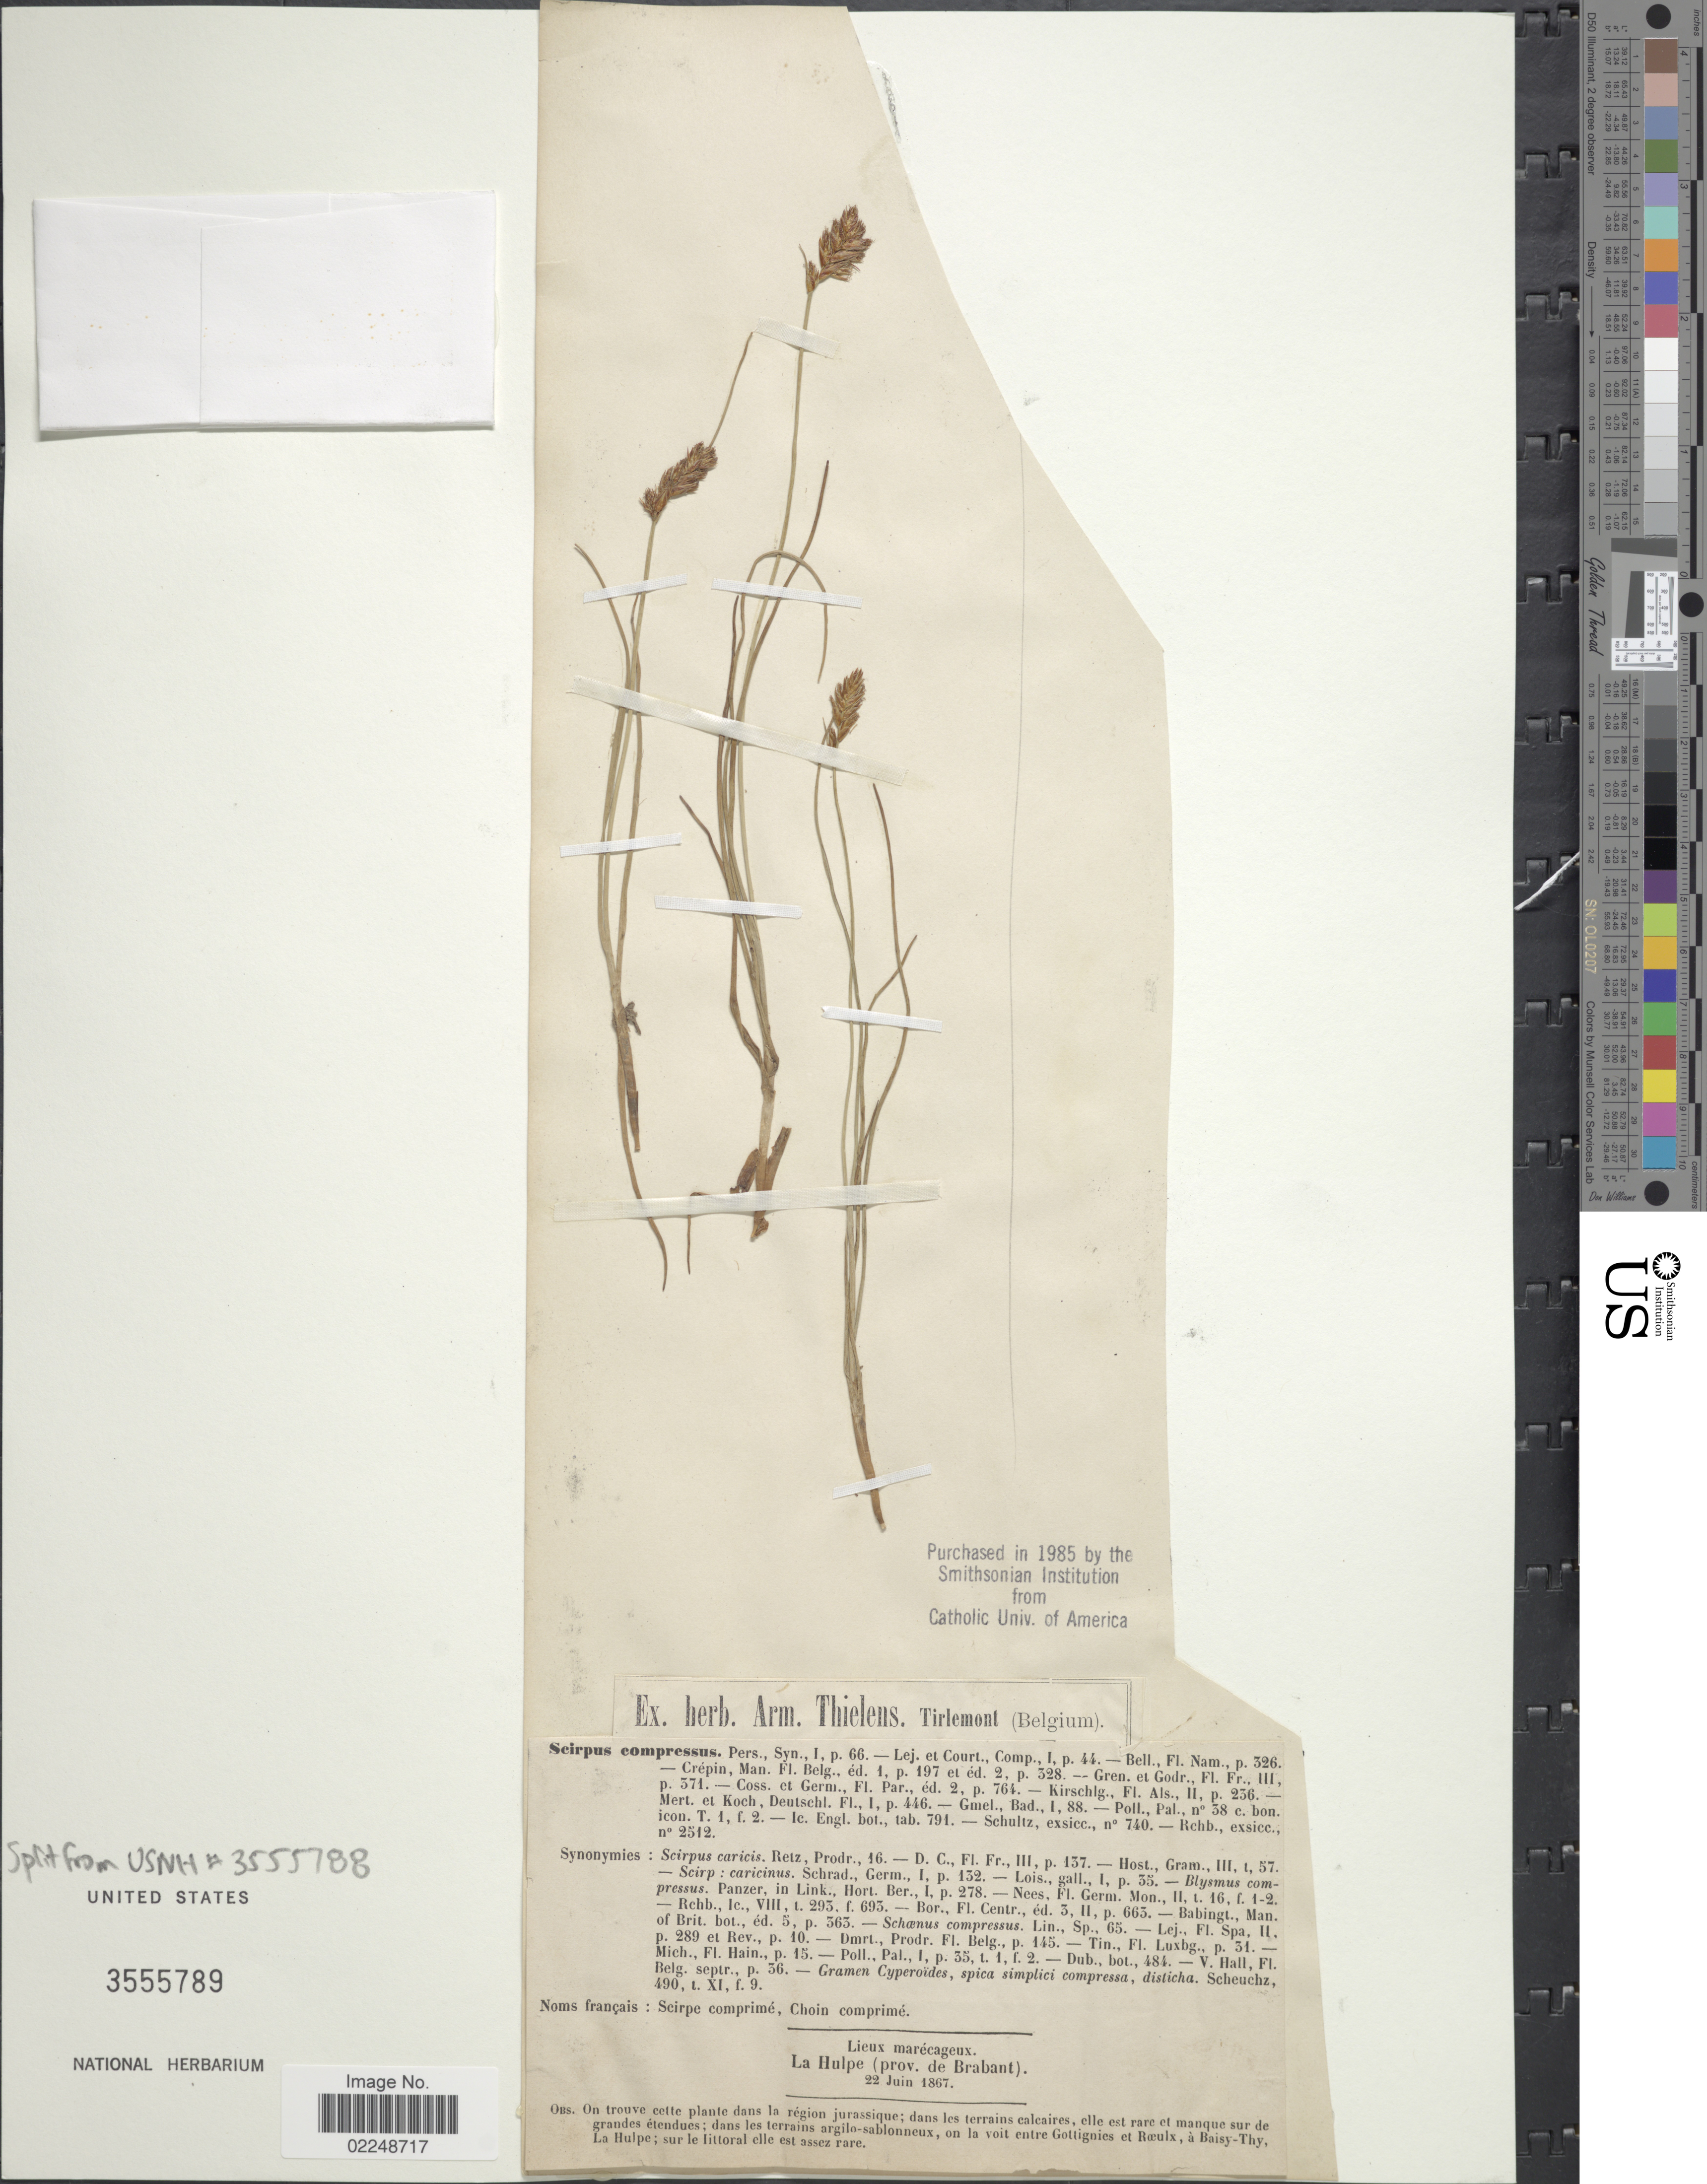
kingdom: Plantae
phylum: Tracheophyta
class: Liliopsida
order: Poales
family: Cyperaceae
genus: Blysmus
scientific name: Blysmus compressus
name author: (L.) Panzer ex Link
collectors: ex herb. Armand Thielens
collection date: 1867-06-22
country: Belgium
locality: Lieux marecageux, La Hulpe (prov. de Brabant)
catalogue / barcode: US 3555789